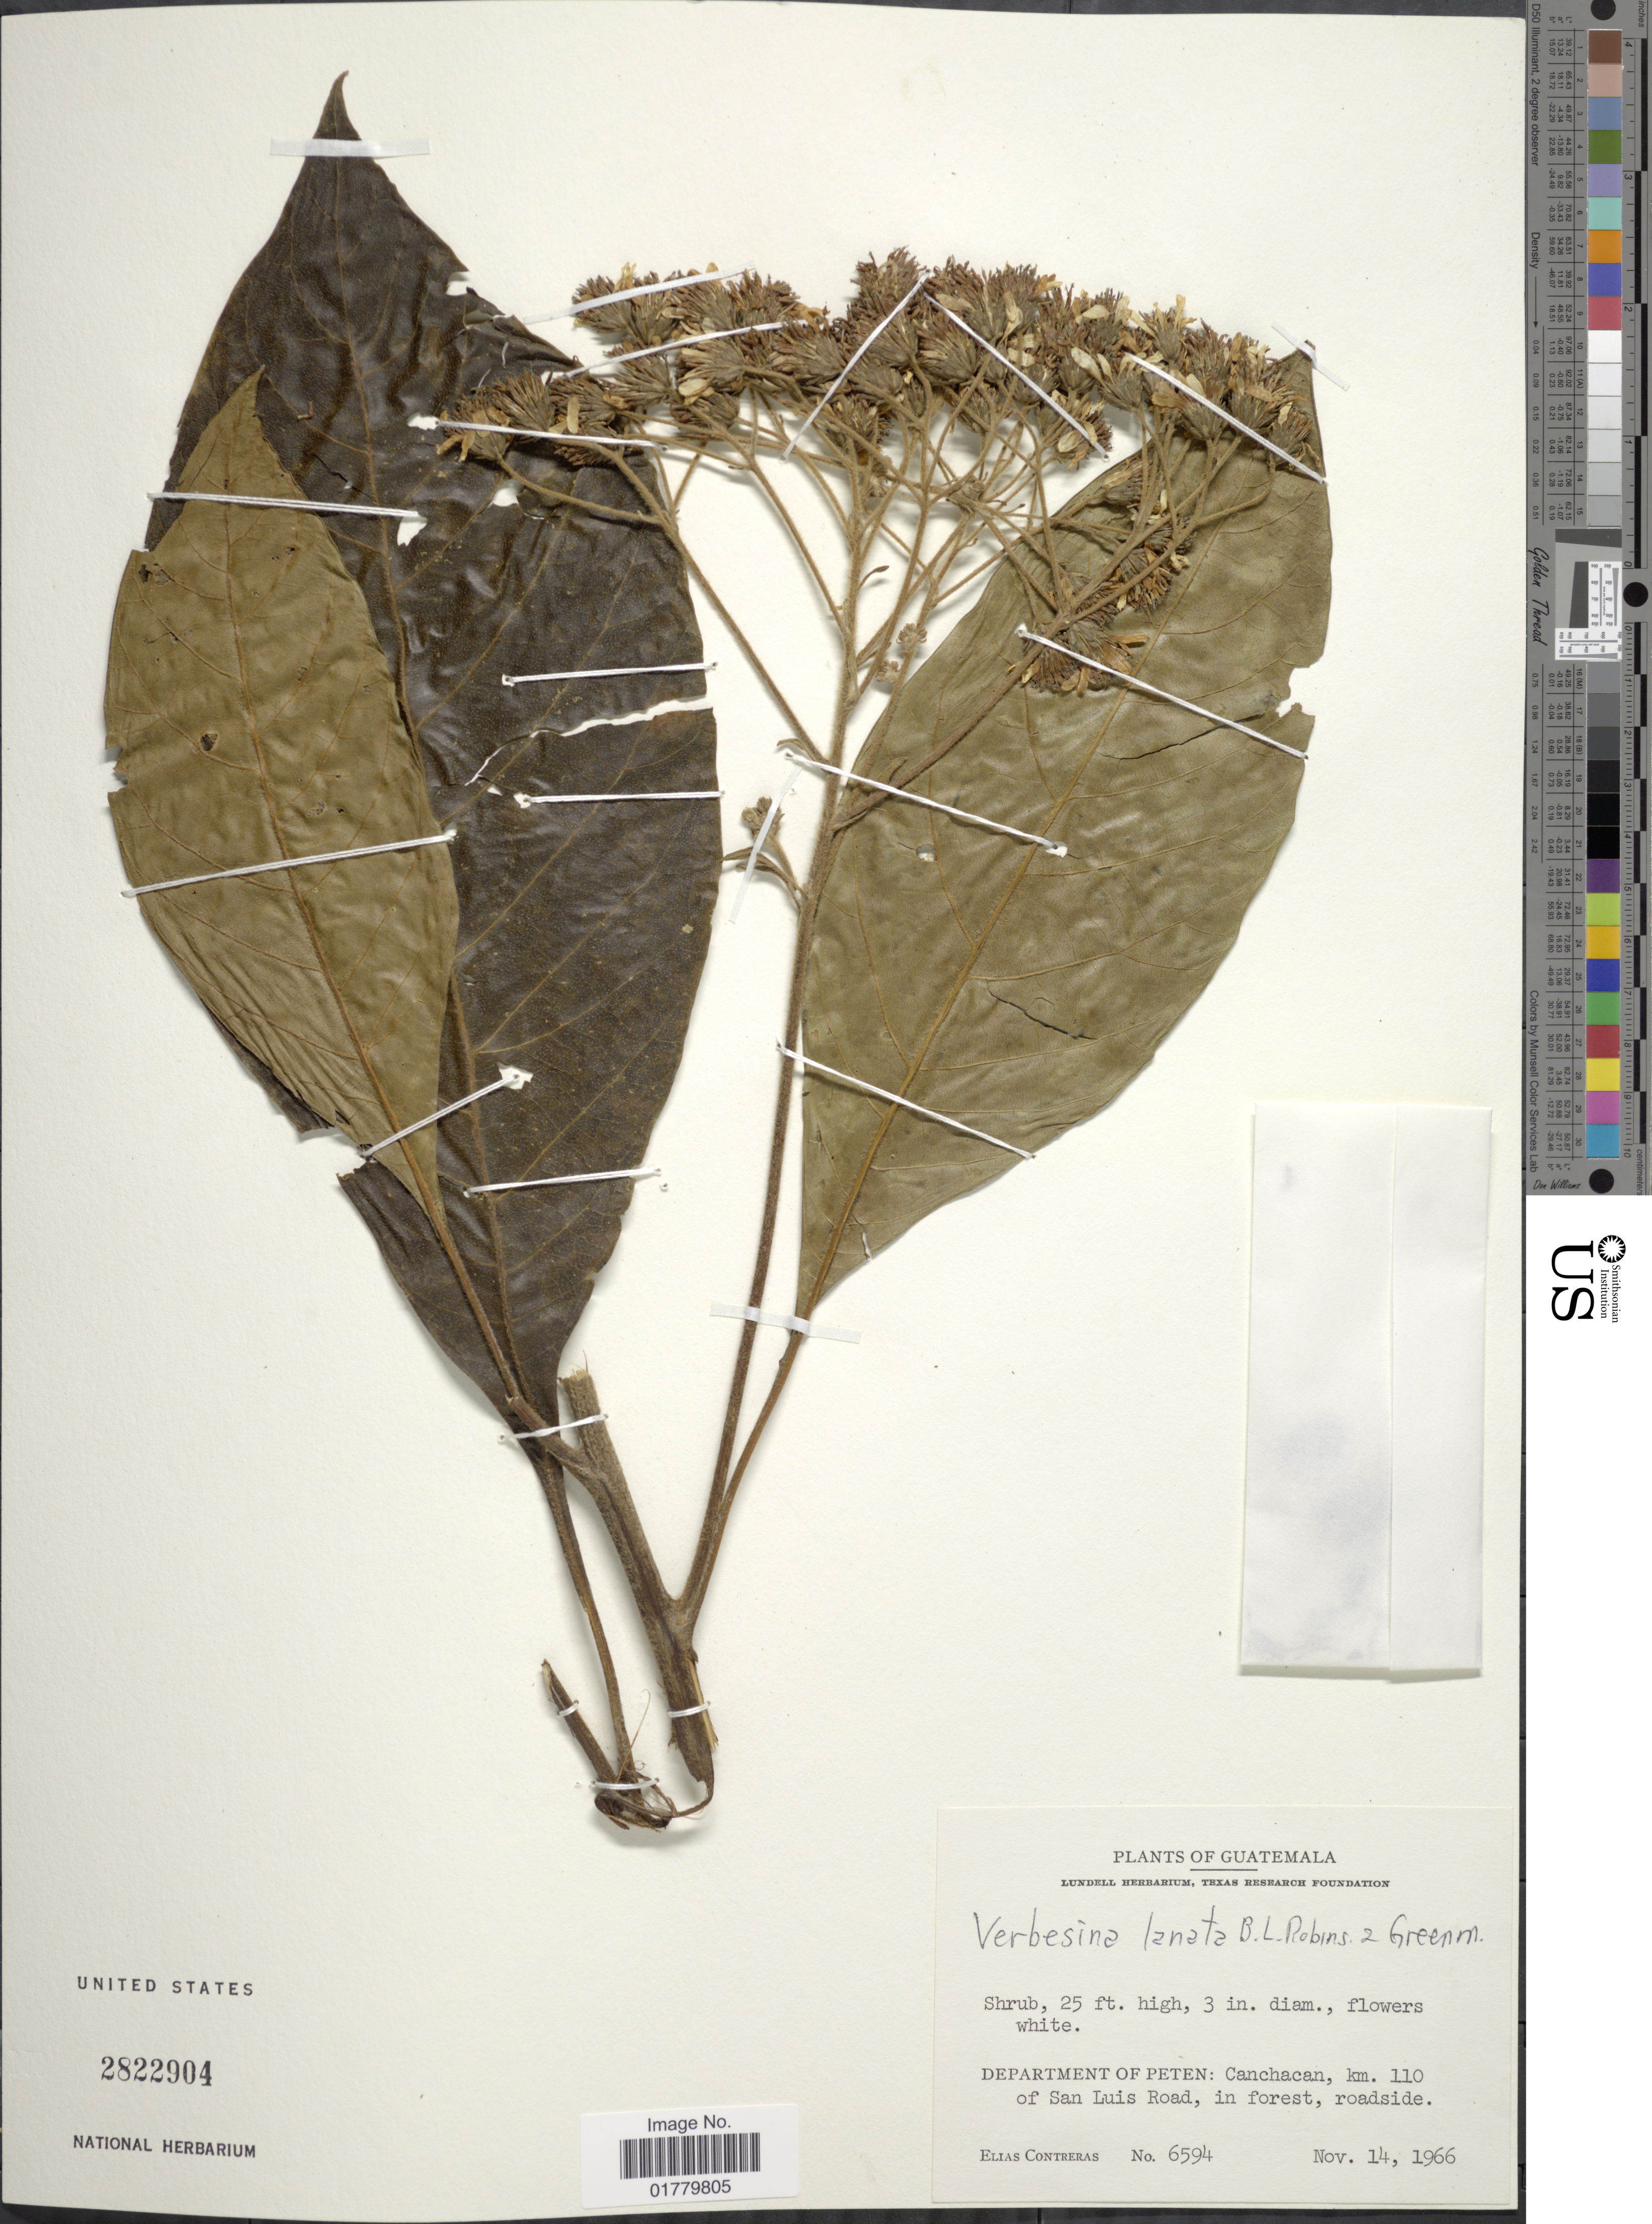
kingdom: Plantae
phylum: Tracheophyta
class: Magnoliopsida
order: Asterales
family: Asteraceae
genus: Verbesina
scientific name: Verbesina lanata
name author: B.L. Rob. & Greenm.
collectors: E. Contreras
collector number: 6594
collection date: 1966-11-14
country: Guatemala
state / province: El Petén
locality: Department of Peten: Canchacan, km. 110 of San Luis Road, in forest, roadside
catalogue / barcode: US 2822904